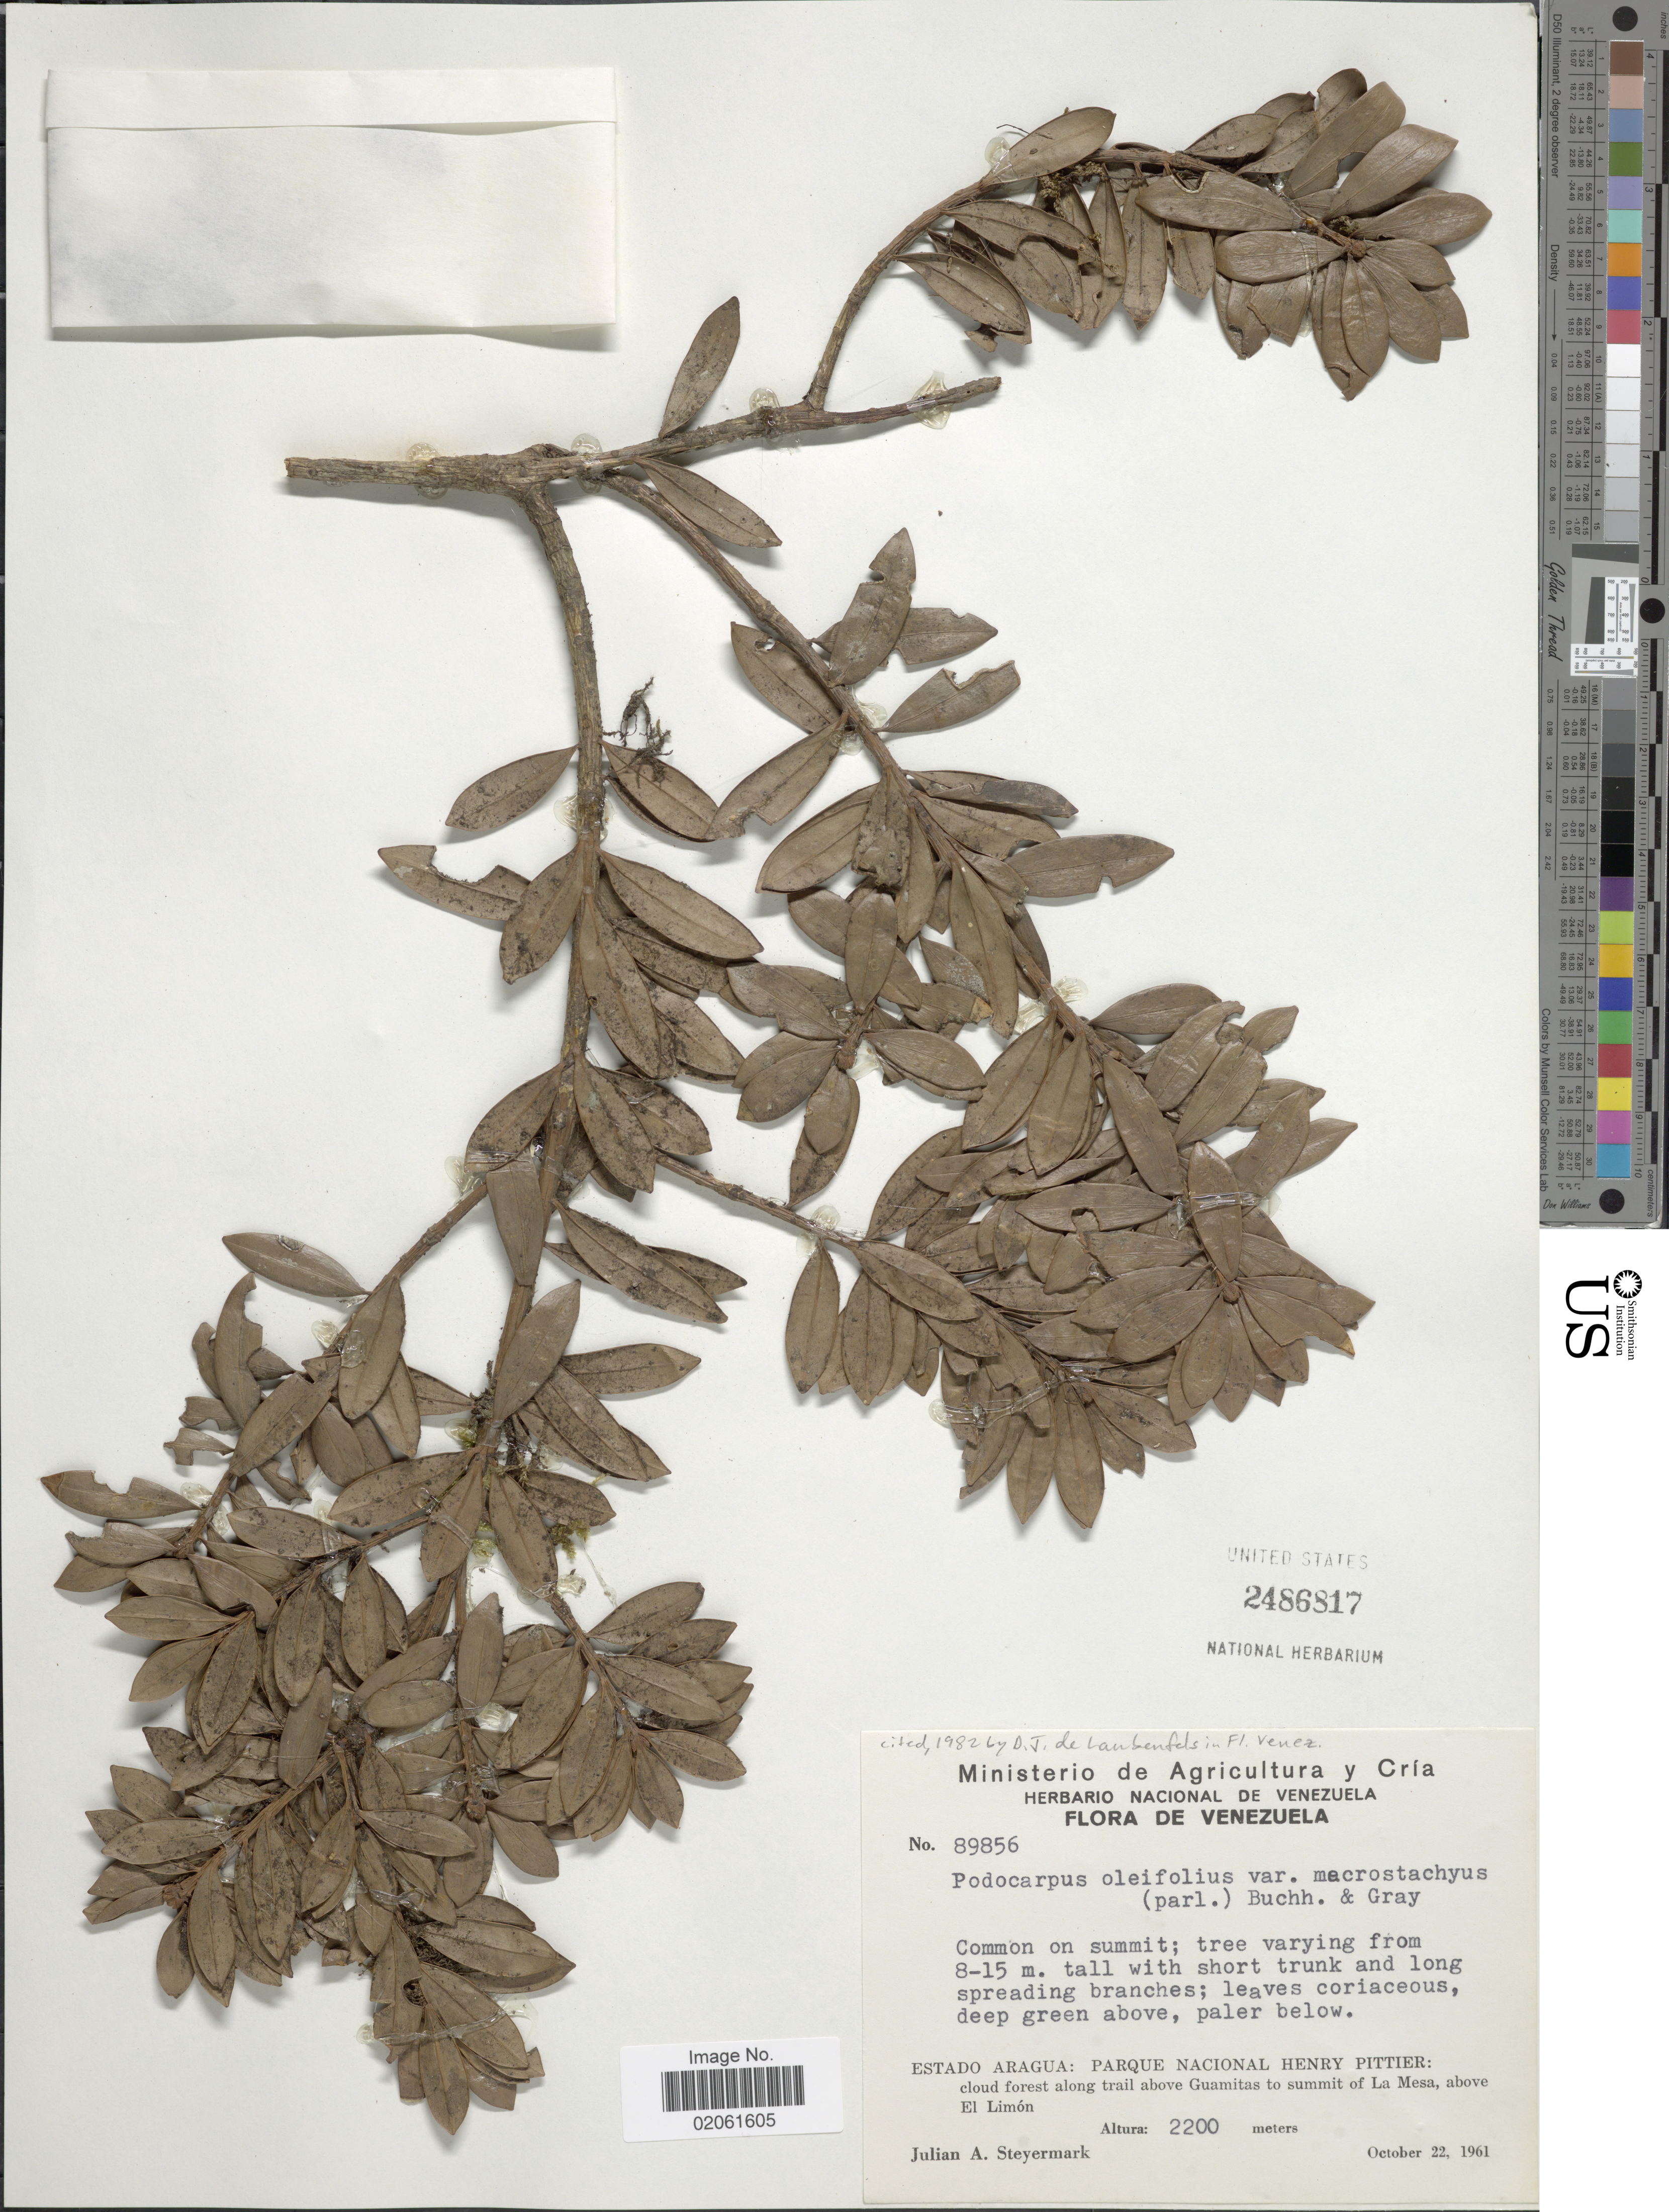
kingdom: Plantae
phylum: Tracheophyta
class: Pinopsida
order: Pinales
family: Podocarpaceae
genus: Podocarpus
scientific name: Podocarpus oleifolius var. macrostachys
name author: (Parl.) J. Buchholz & N.E. Gray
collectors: J. Steyermark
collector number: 89856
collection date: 1961-10-22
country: Venezuela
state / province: Aragua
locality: Estado Aragua: Parque nacional Henry pittier: cloud forest along trail above Guamitas to Summit of La Mesa, above El Limon.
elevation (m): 2200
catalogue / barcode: US 2486817